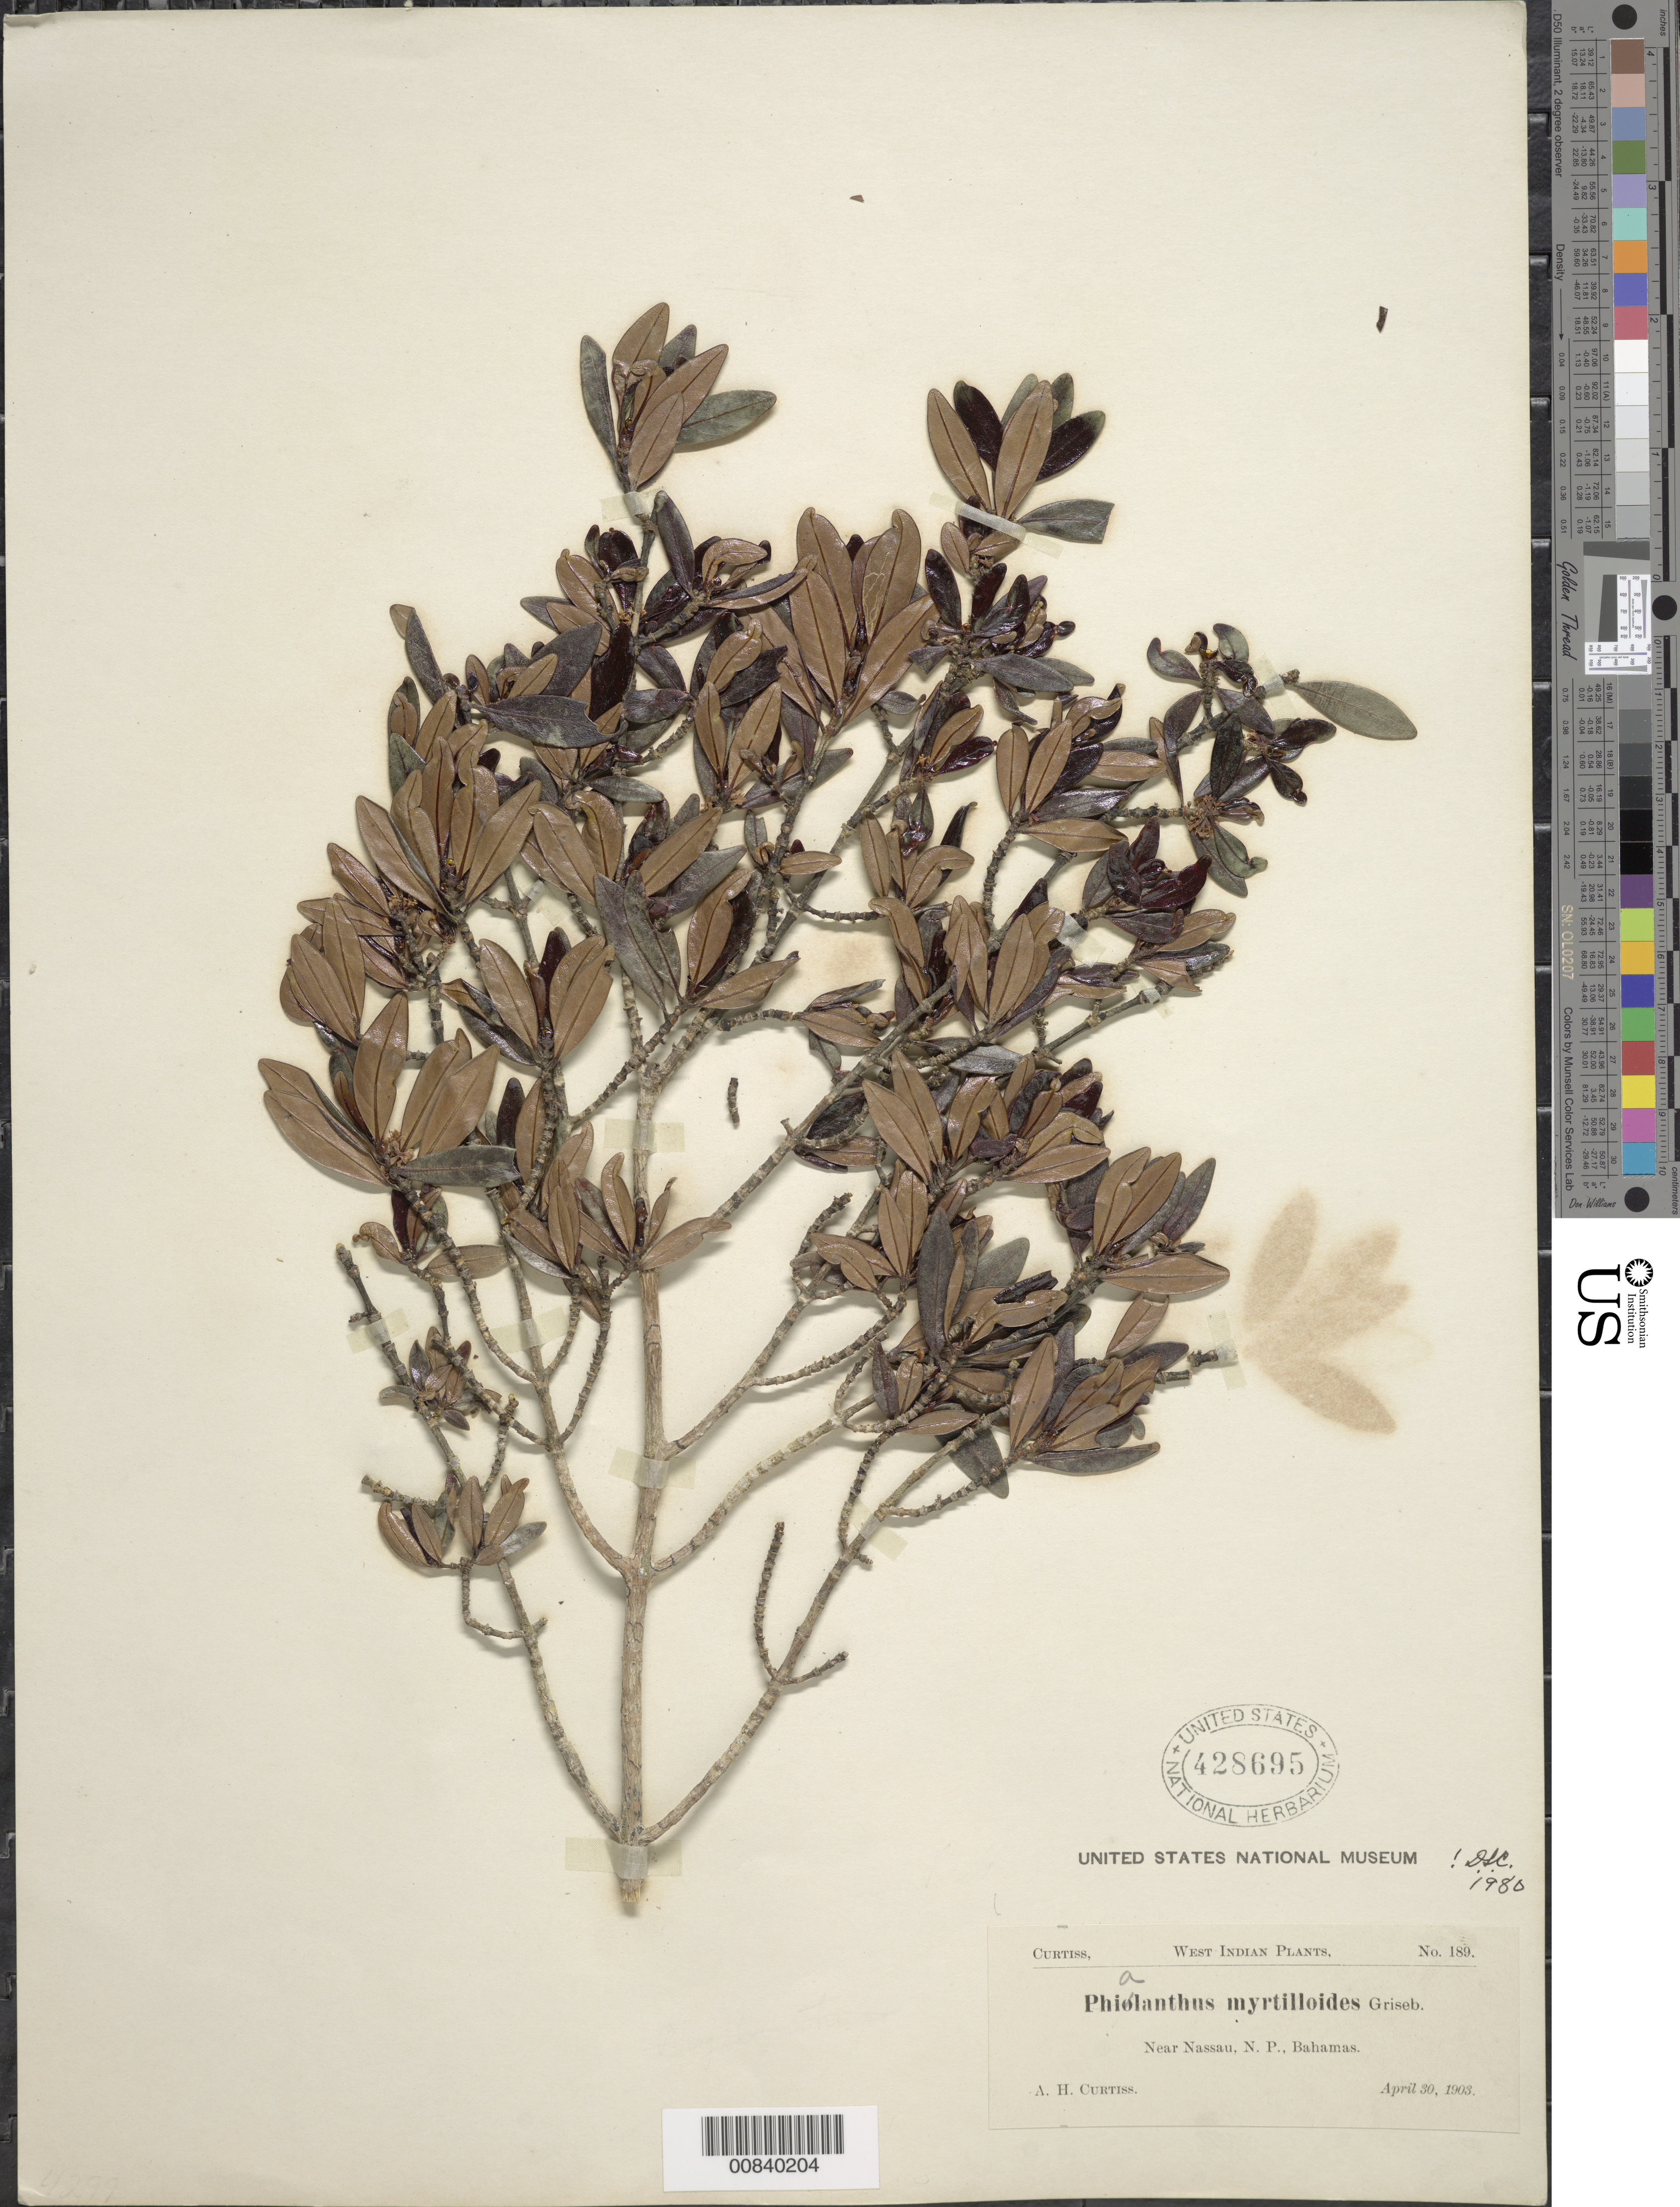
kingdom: Plantae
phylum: Tracheophyta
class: Magnoliopsida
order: Gentianales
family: Rubiaceae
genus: Phialanthus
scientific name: Phialanthus myrtilloides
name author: Griseb.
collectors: A. H. Curtiss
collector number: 189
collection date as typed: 30 Apr 1903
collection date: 1903-04-30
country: Bahamas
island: Nassau Island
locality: Near Nassau, N. P.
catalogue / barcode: US 428695